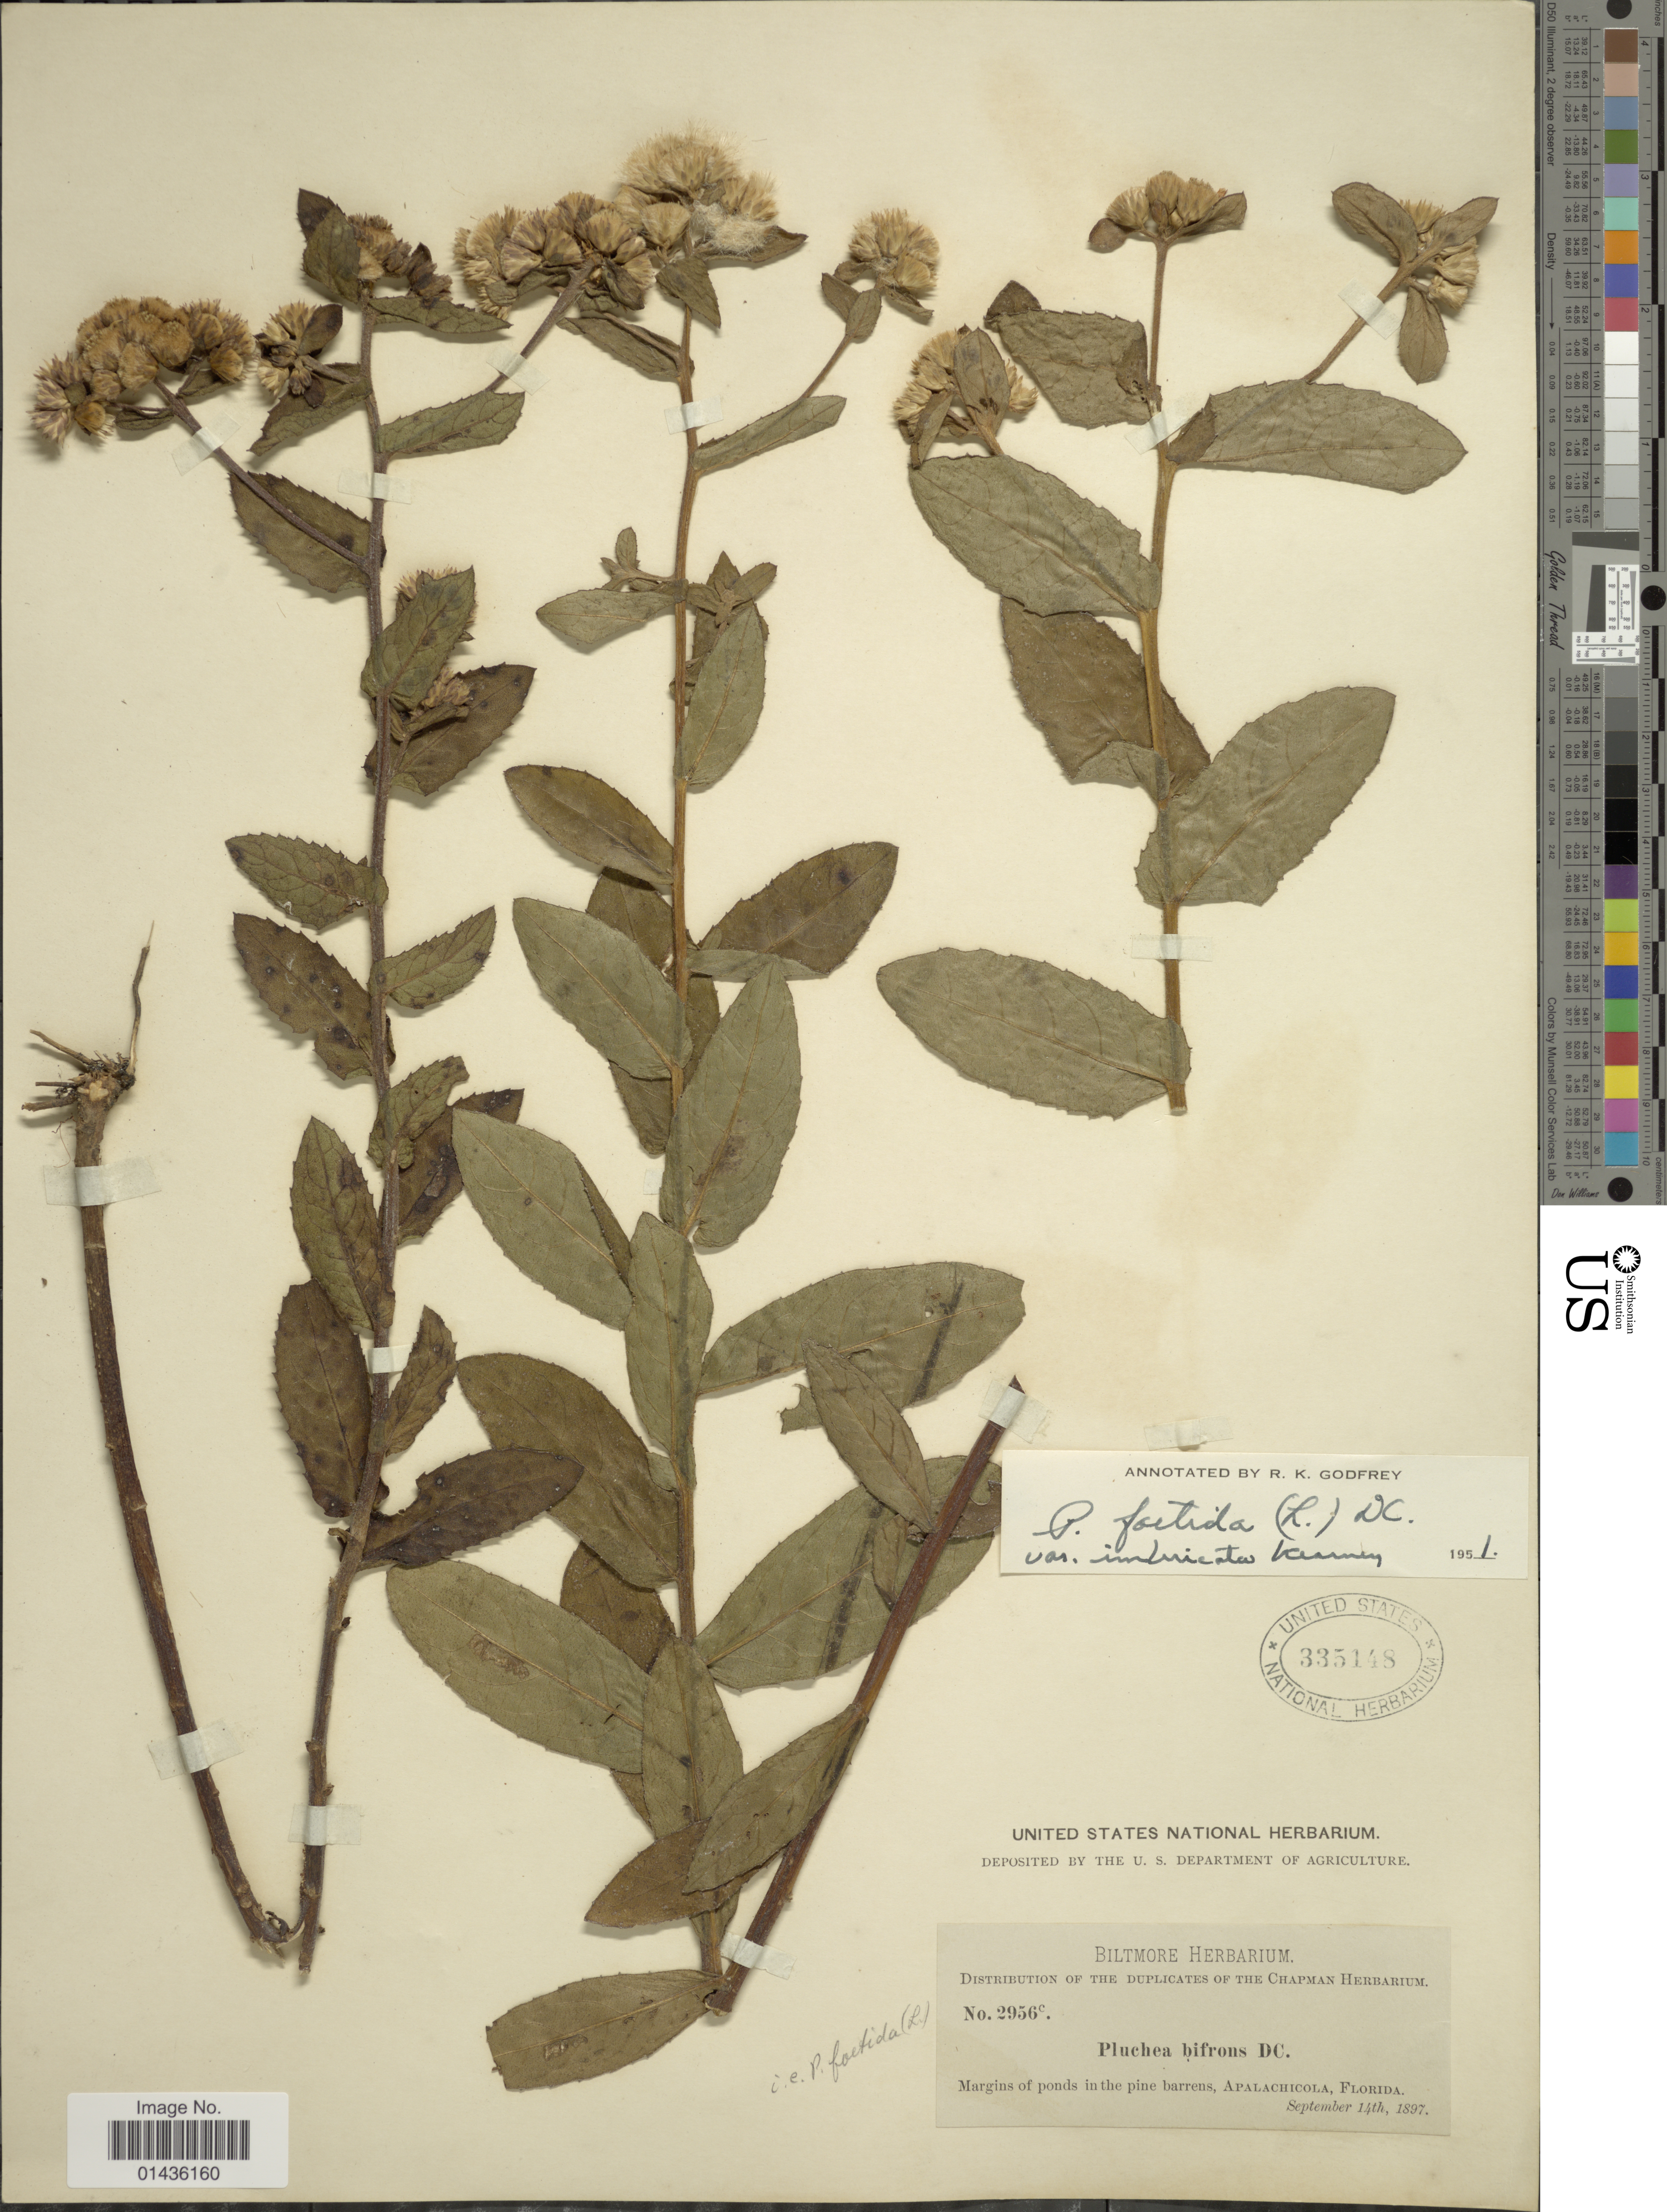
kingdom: Plantae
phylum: Tracheophyta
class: Magnoliopsida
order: Asterales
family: Asteraceae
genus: Pluchea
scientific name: Pluchea foetida var. imbricata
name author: Kearney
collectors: ex herb. Biltmore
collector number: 2956c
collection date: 1897-09-14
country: United States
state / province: Florida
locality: Apalachicola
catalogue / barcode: US 335148